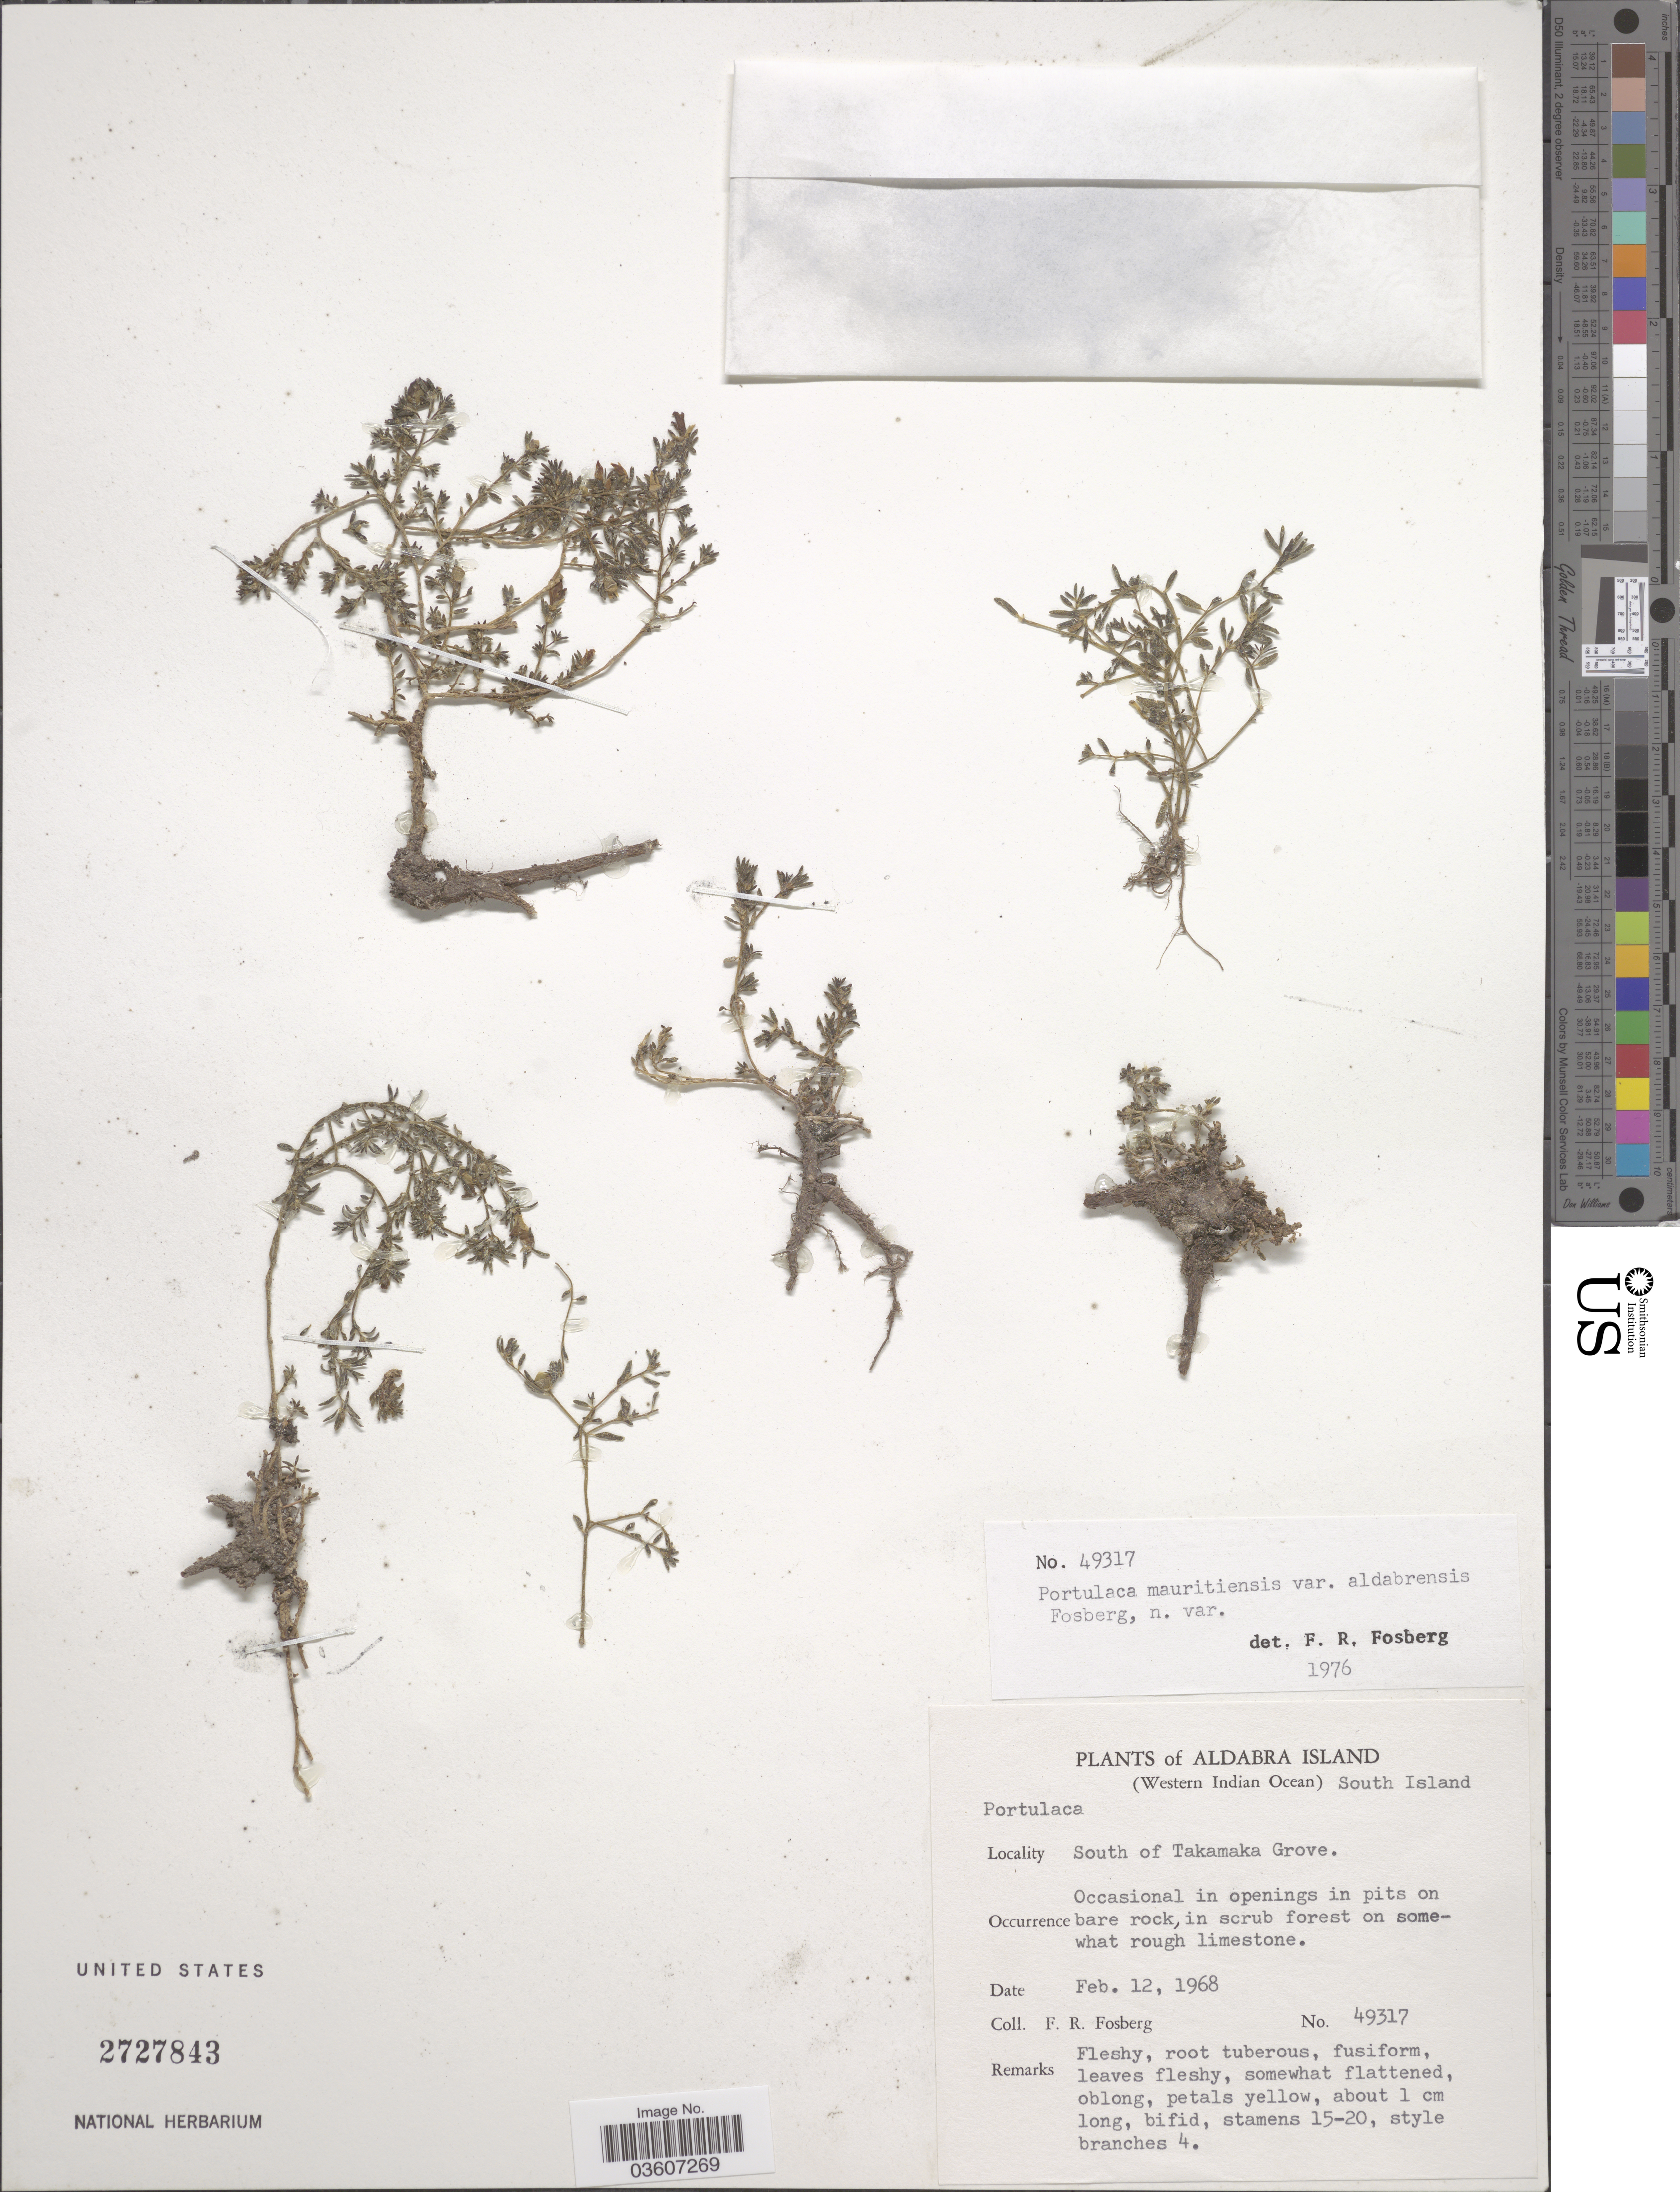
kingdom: Plantae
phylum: Tracheophyta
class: Magnoliopsida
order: Caryophyllales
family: Portulacaceae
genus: Portulaca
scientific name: Portulaca mauritiensis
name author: Poelln.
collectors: F. R. Fosberg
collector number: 49317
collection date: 1968-02-12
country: Seychelles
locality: Aldabra Island (Western Indian Ocean) South Island. South of Takamaka Grove.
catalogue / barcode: US 2727843